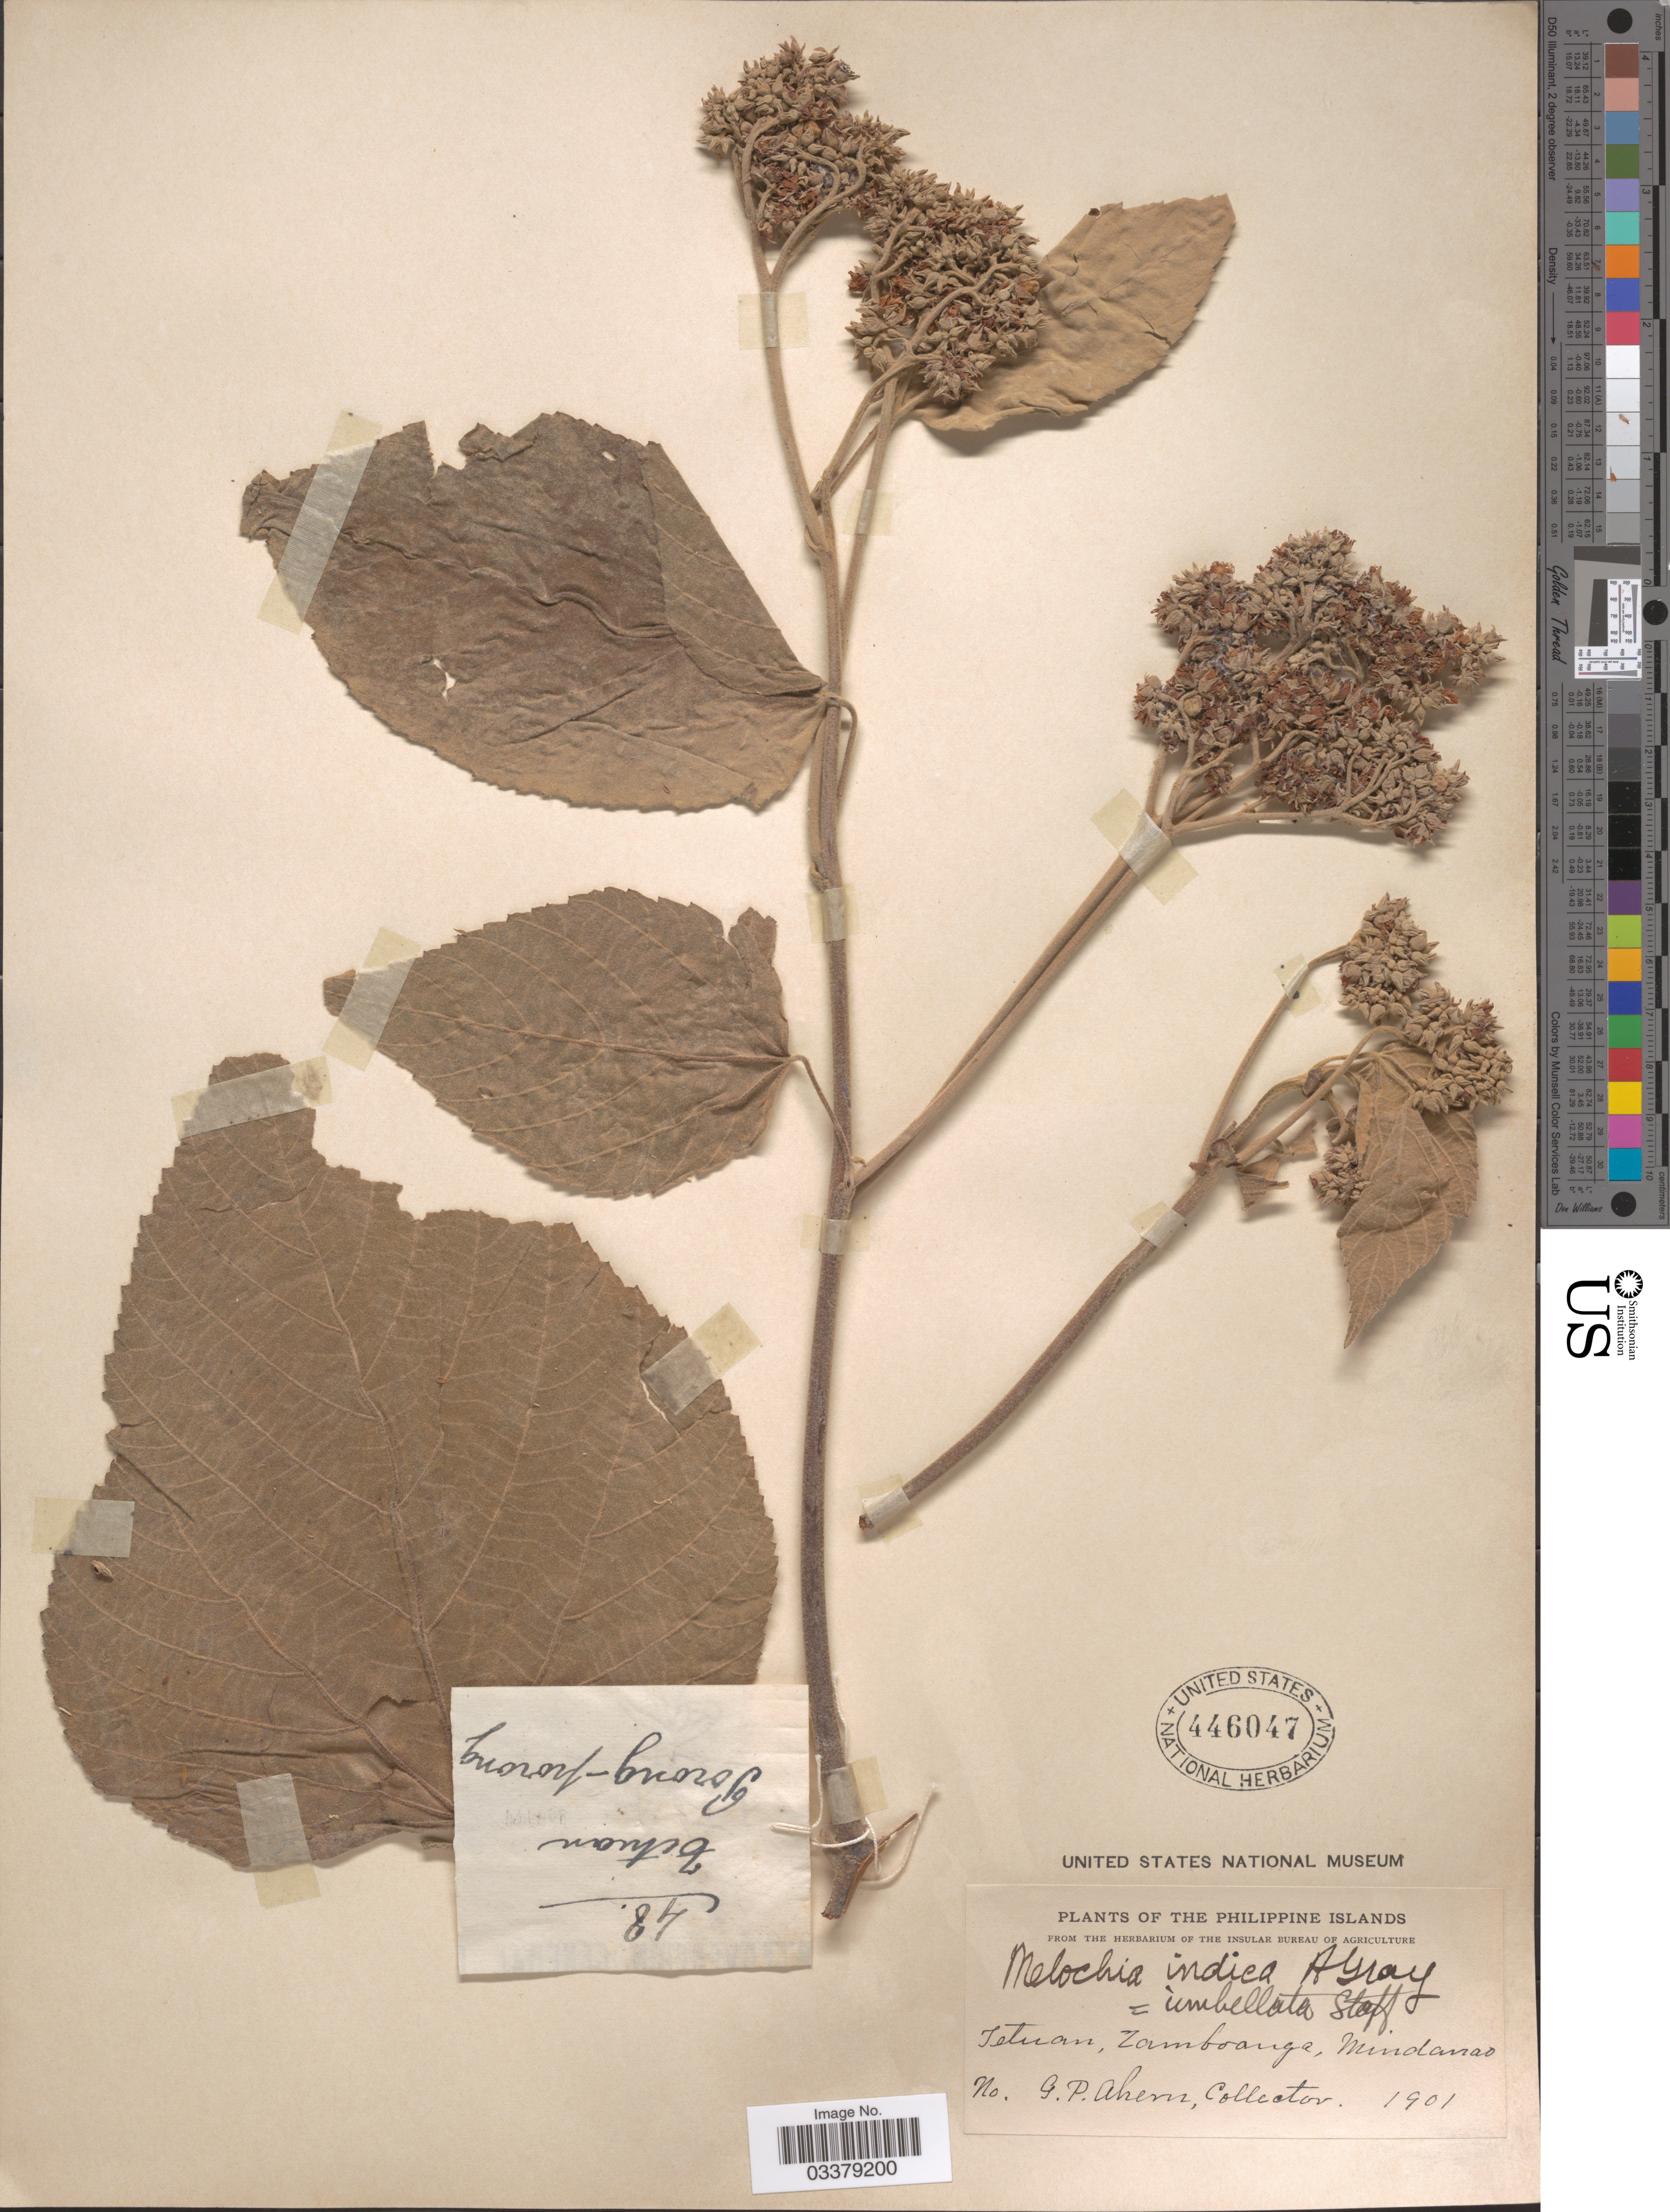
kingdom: Plantae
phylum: Tracheophyta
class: Magnoliopsida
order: Malvales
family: Malvaceae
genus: Melochia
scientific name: Melochia umbellata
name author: Stapf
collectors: G. Ahern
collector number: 48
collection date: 1901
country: Philippines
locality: Tetuan, Zamboanga, Mindanao.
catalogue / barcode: US 446047